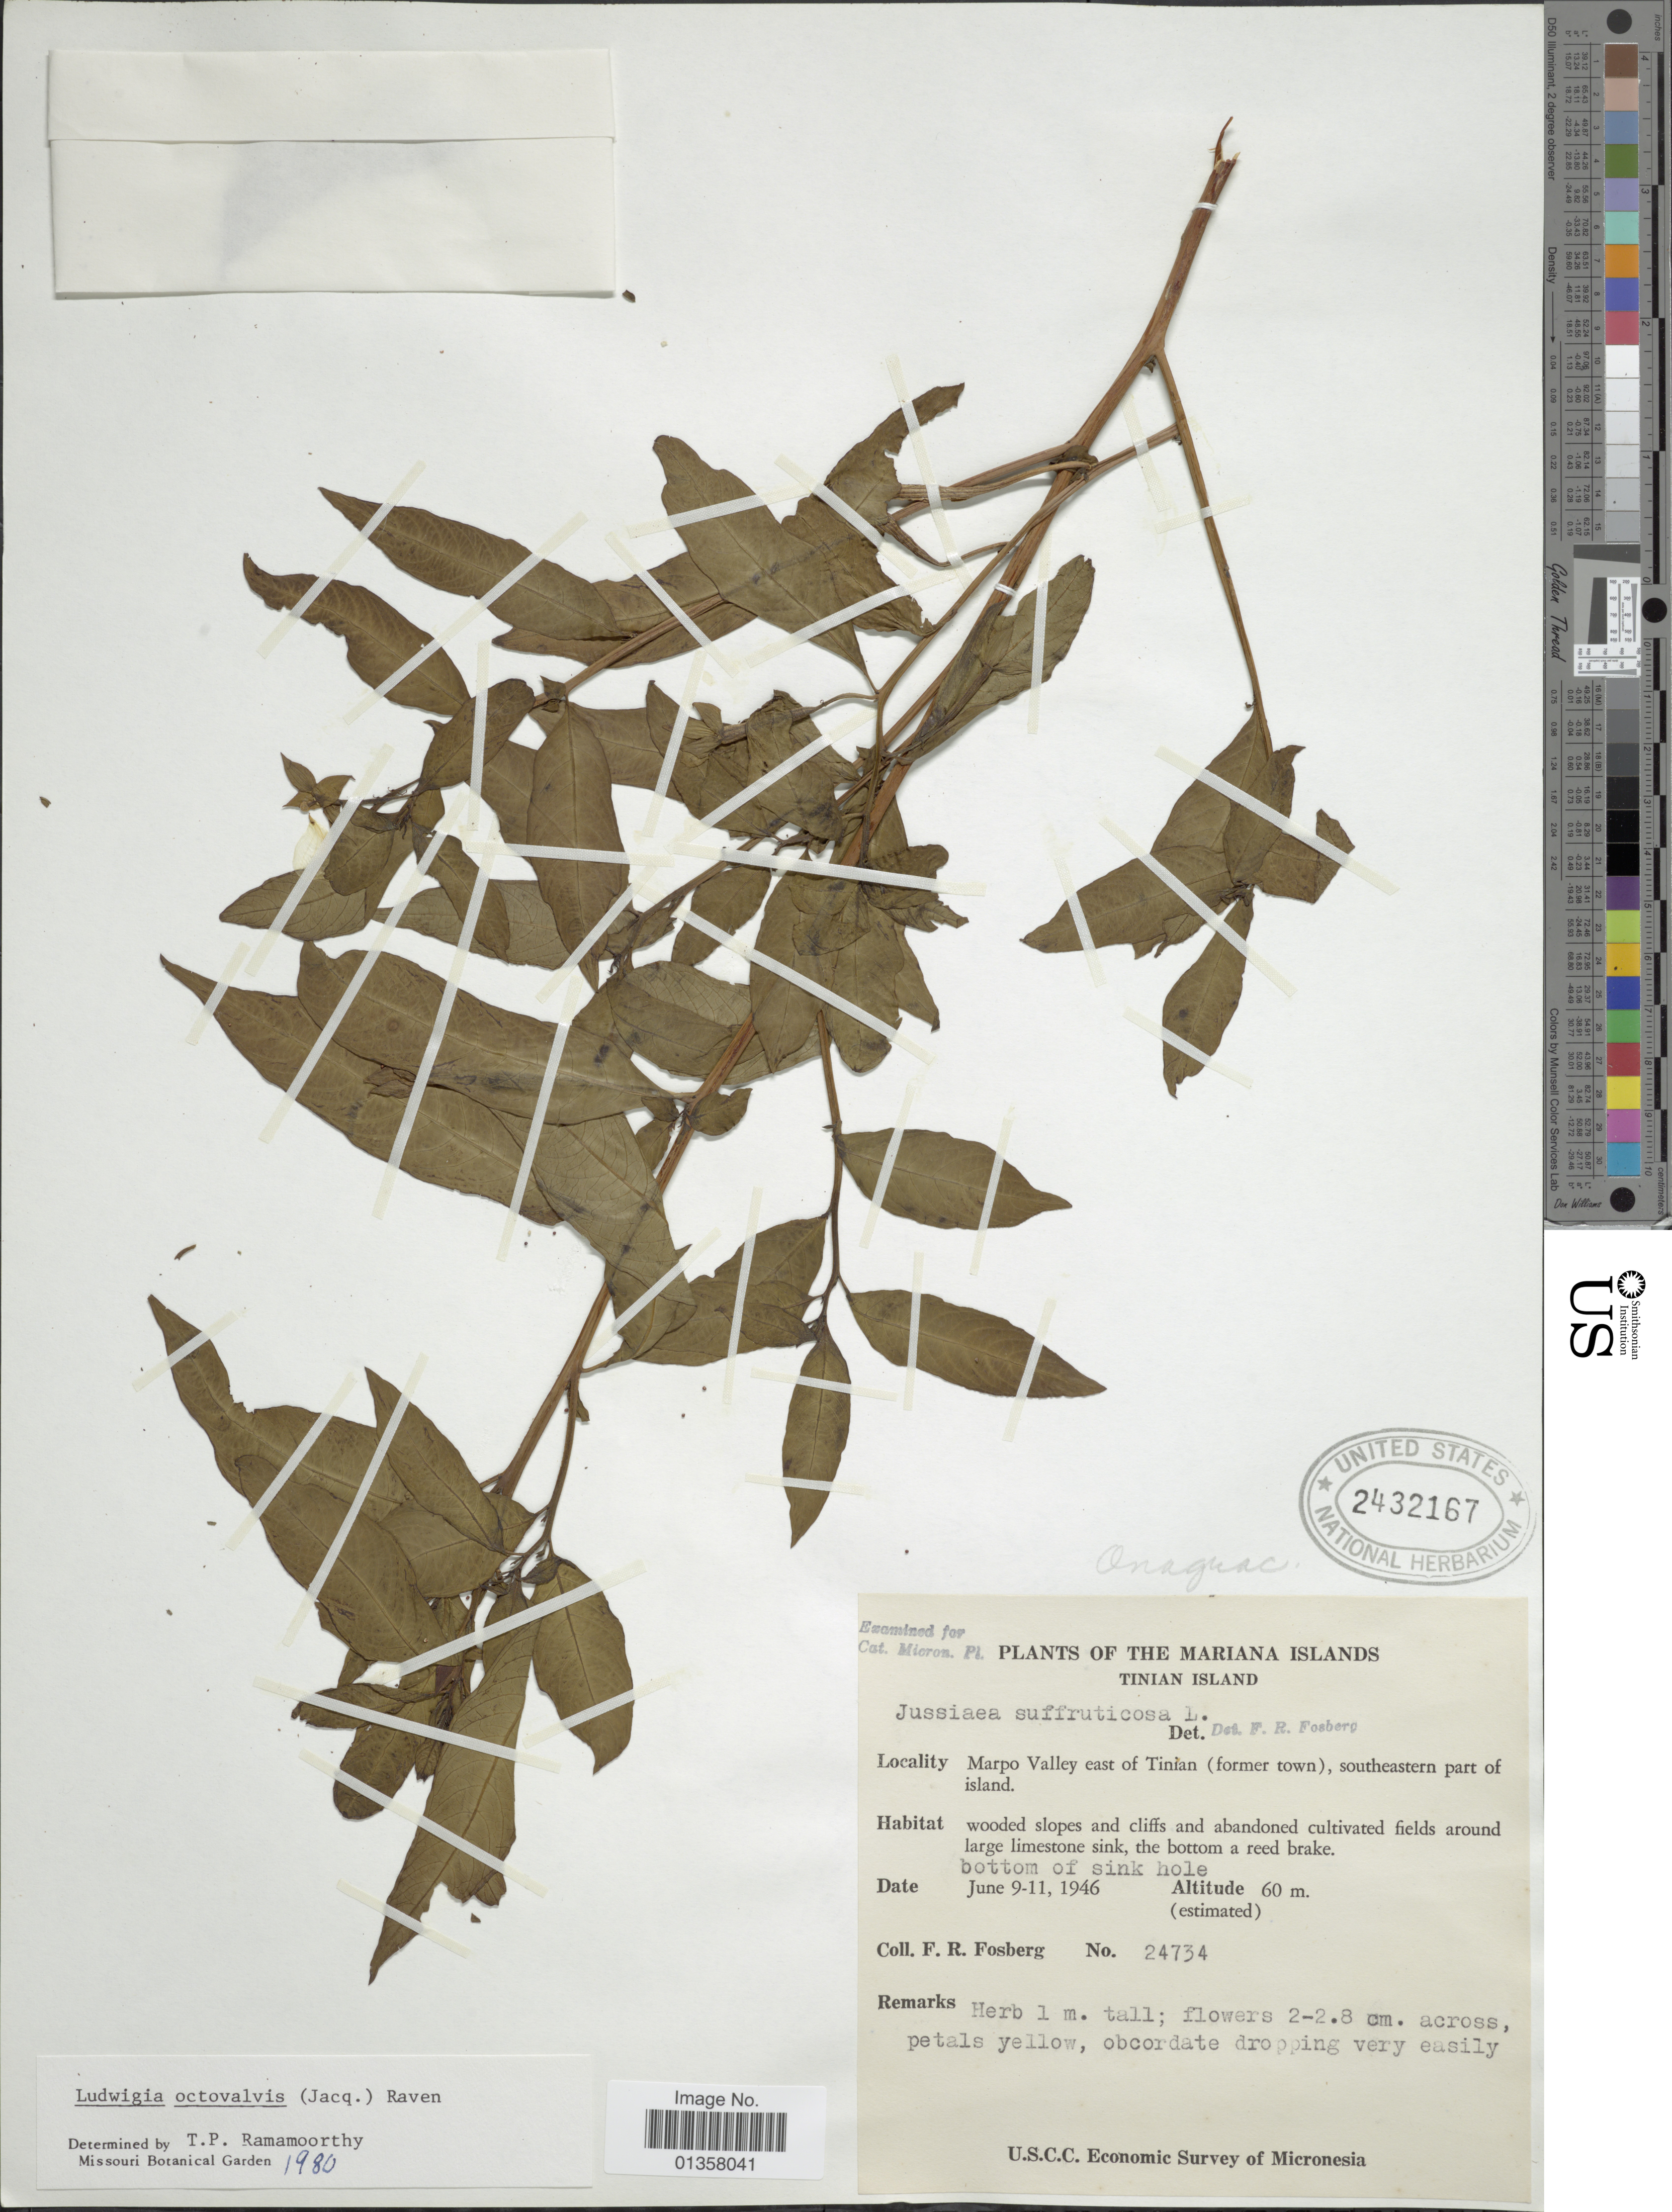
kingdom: Plantae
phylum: Tracheophyta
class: Magnoliopsida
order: Myrtales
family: Onagraceae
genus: Ludwigia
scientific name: Ludwigia octovalvis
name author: (Jacq.) P.H. Raven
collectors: F. R. Fosberg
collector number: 24734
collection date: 1946-06-09/1946-06-11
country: Northern Mariana Islands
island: Tinian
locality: Tinian Island, Marpo Valley east of Tinian (former town), southeastern part of island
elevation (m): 60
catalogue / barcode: US 2432167